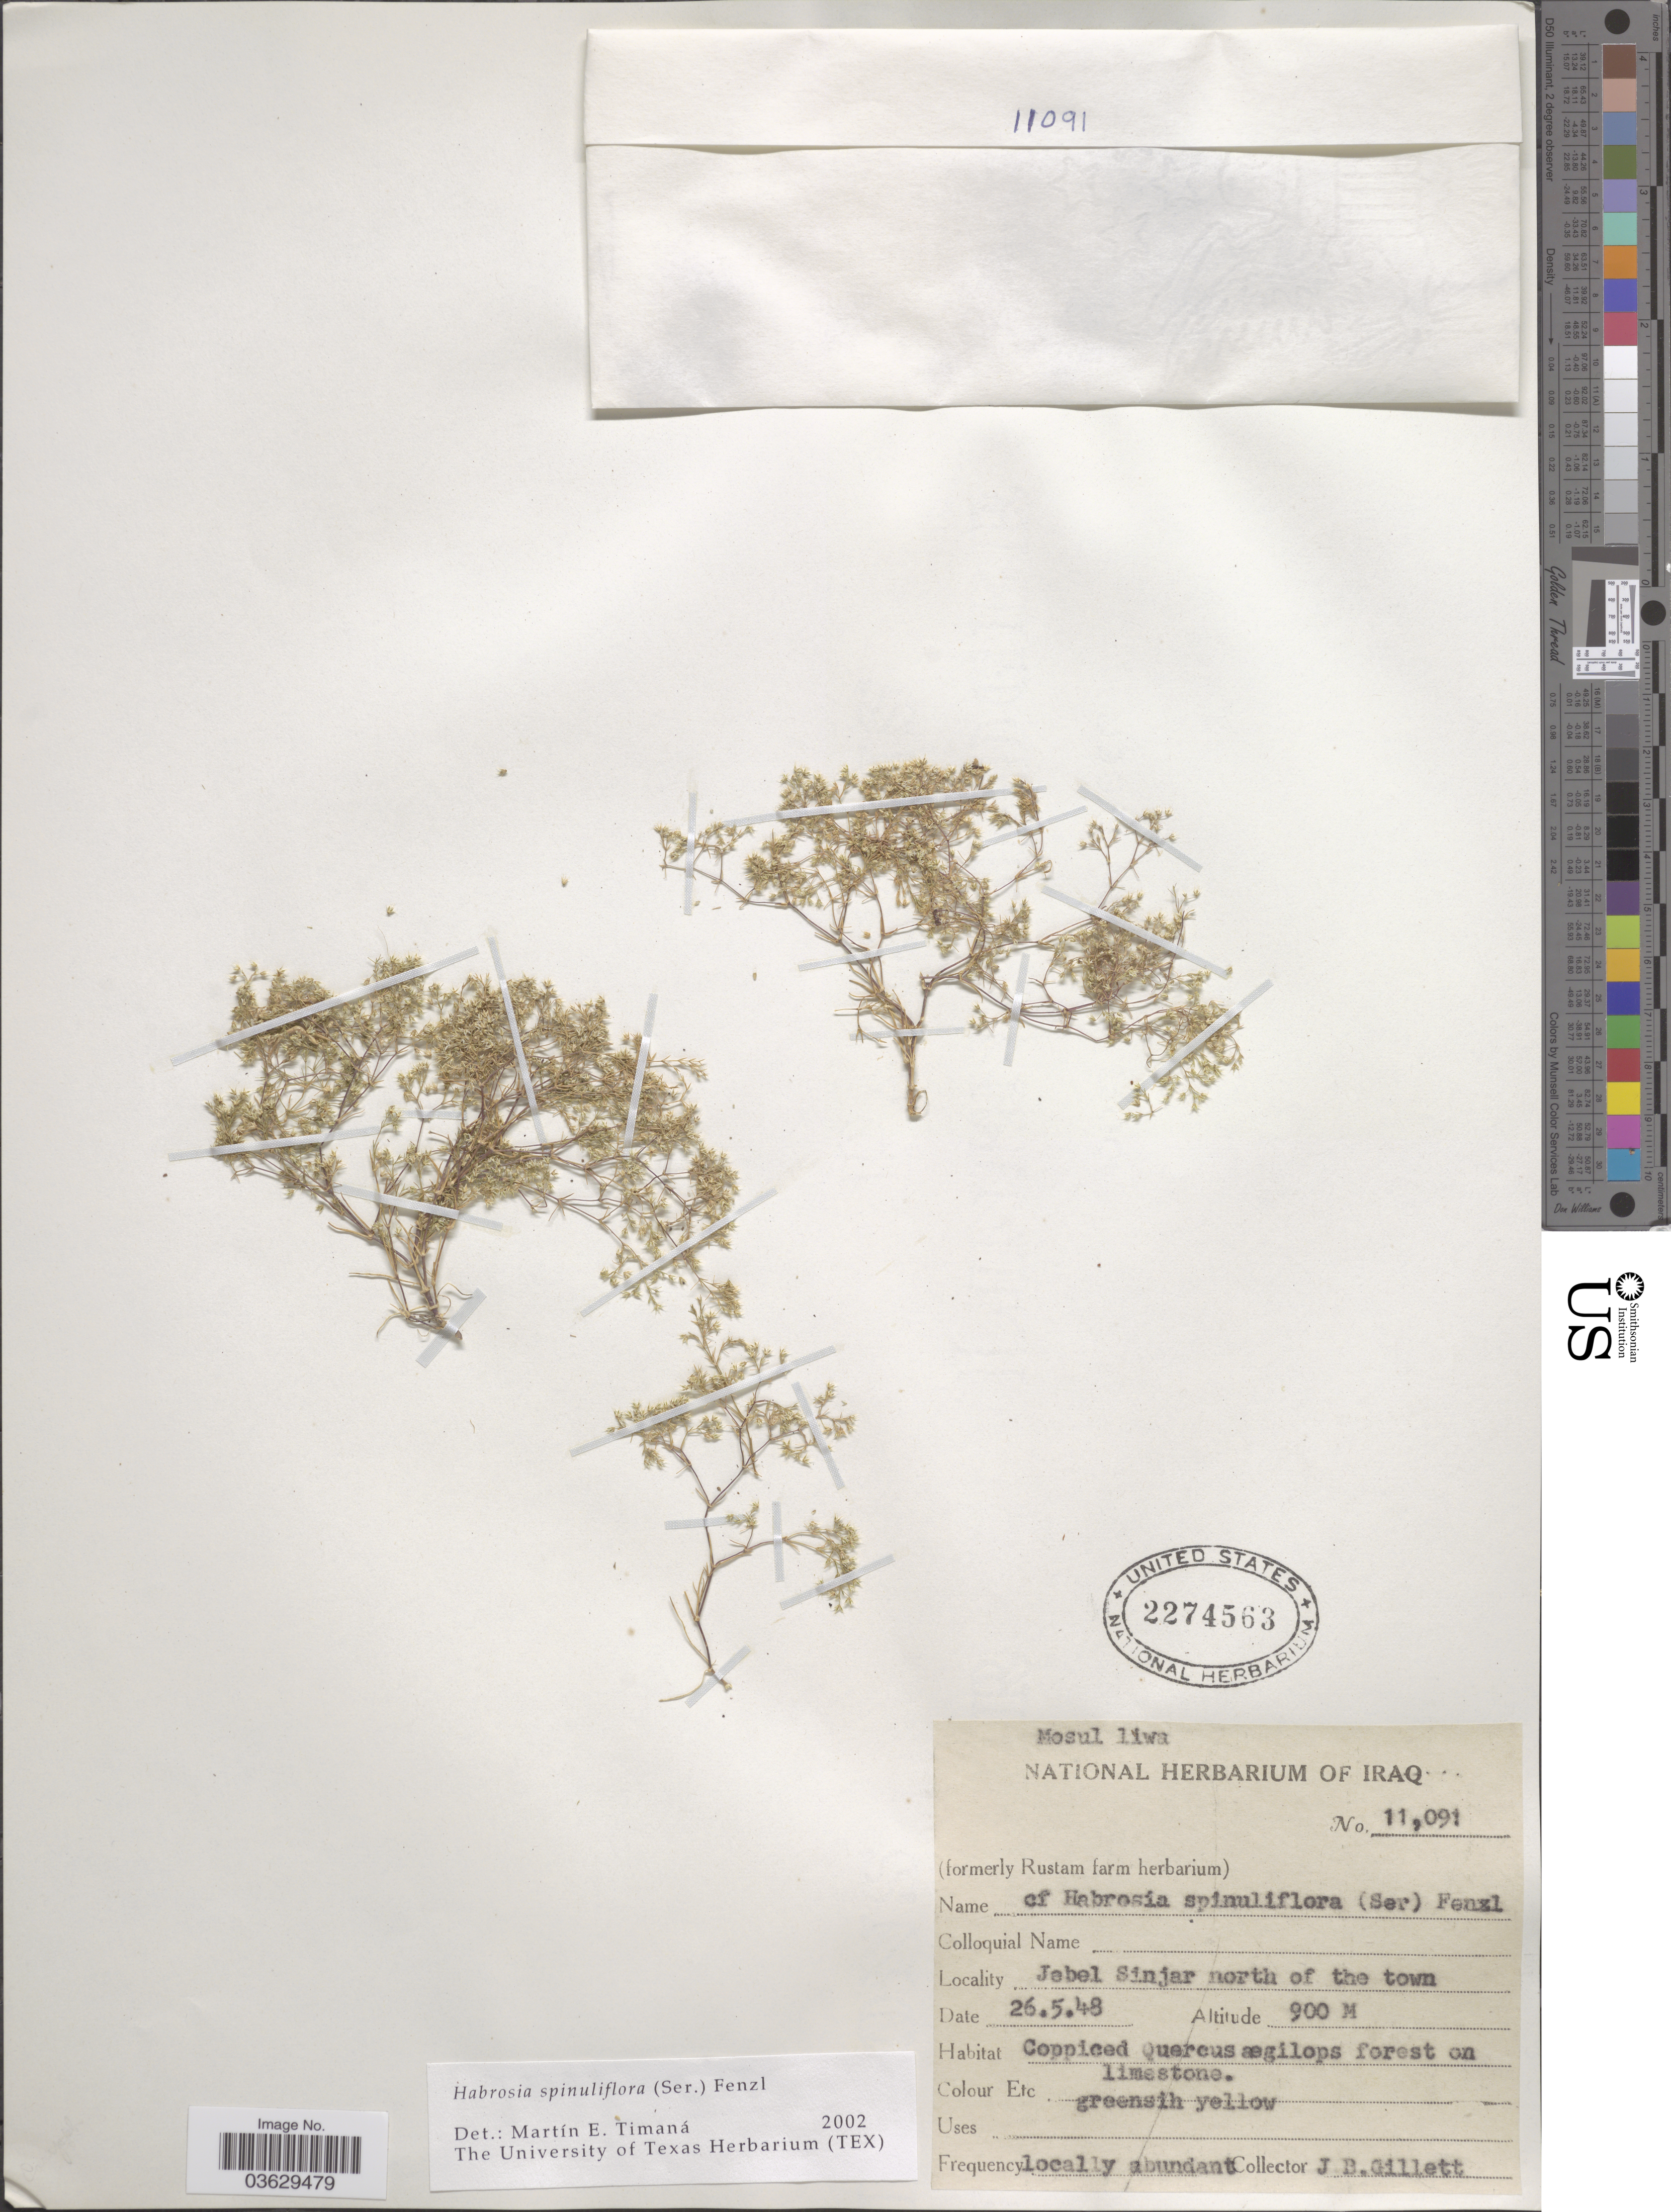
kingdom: Plantae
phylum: Tracheophyta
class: Magnoliopsida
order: Caryophyllales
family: Caryophyllaceae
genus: Habrosia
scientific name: Habrosia spinuliflora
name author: Fenzl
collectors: J. B. Gillett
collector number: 11091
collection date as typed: Transcribed d/m/y: 26/5/48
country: Iraq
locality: Mosul liwa. Jebel Sinjar north of the town.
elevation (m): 900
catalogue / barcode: US 2274563